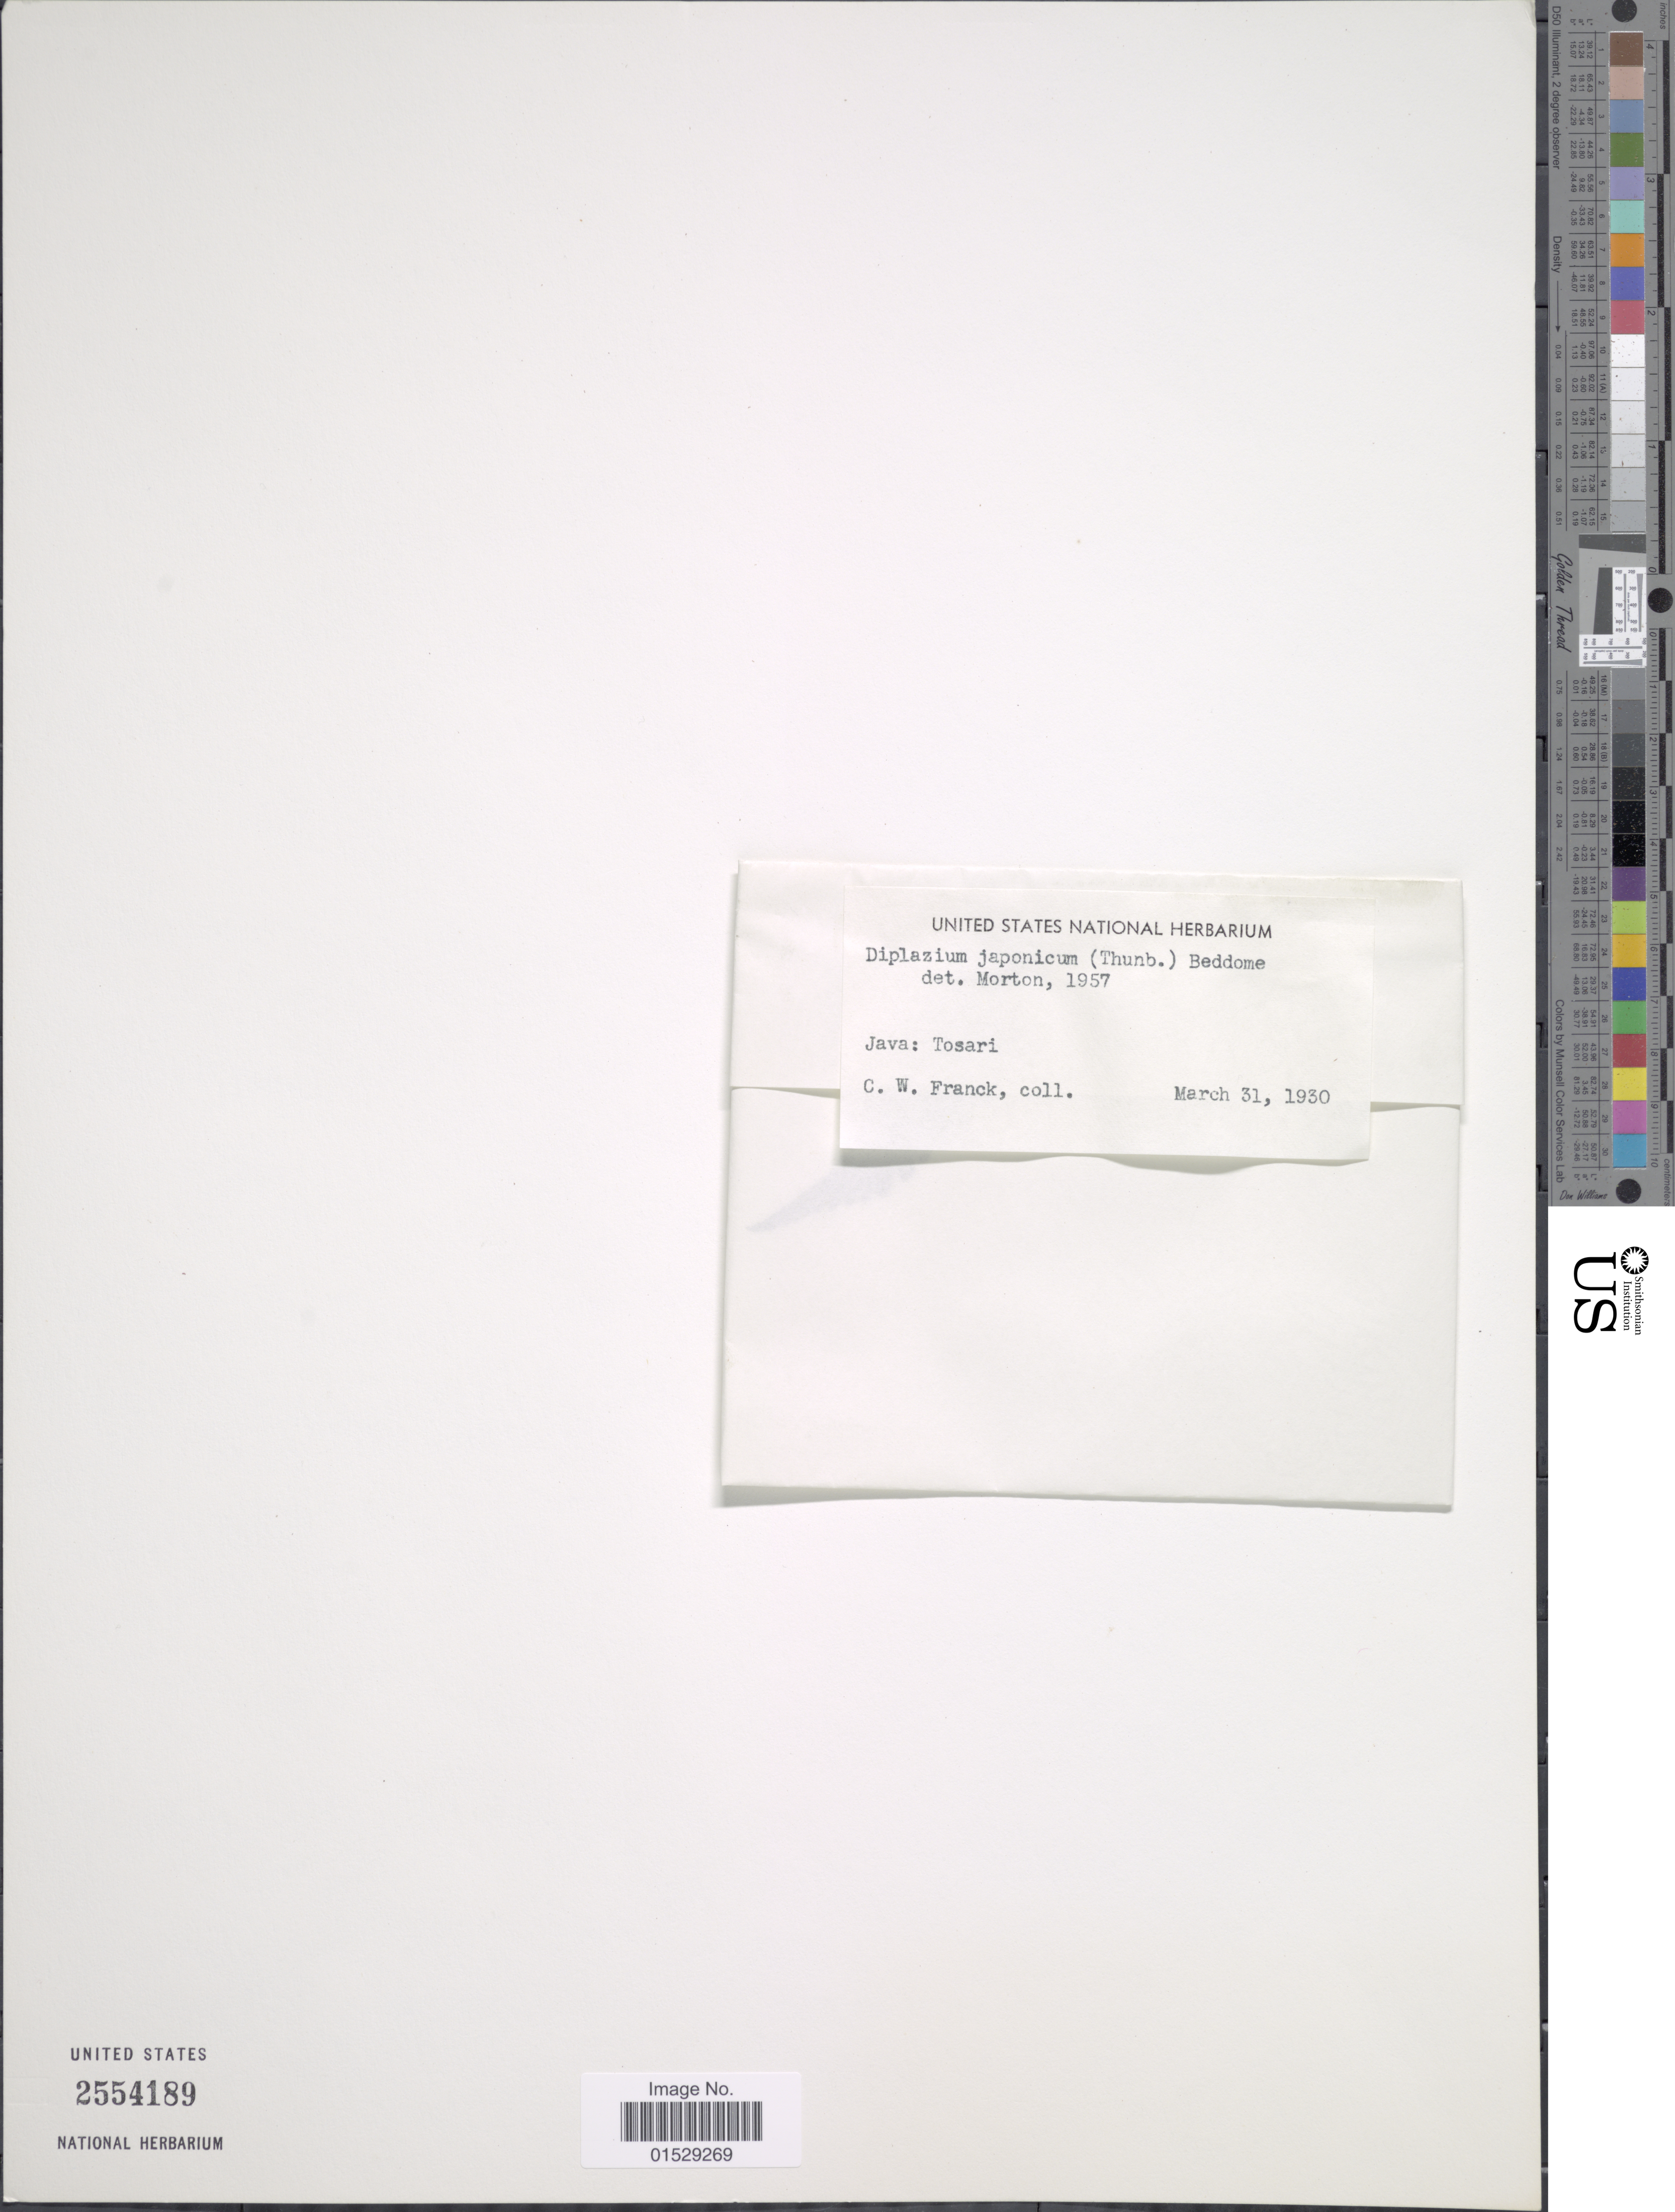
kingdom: Plantae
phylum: Tracheophyta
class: Polypodiopsida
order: Polypodiales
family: Athyriaceae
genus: Deparia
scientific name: Deparia japonica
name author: (Thunb.) M. Kato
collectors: C. Franck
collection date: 1930-03-31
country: Indonesia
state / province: Java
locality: Java: Tosari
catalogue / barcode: US 2554189